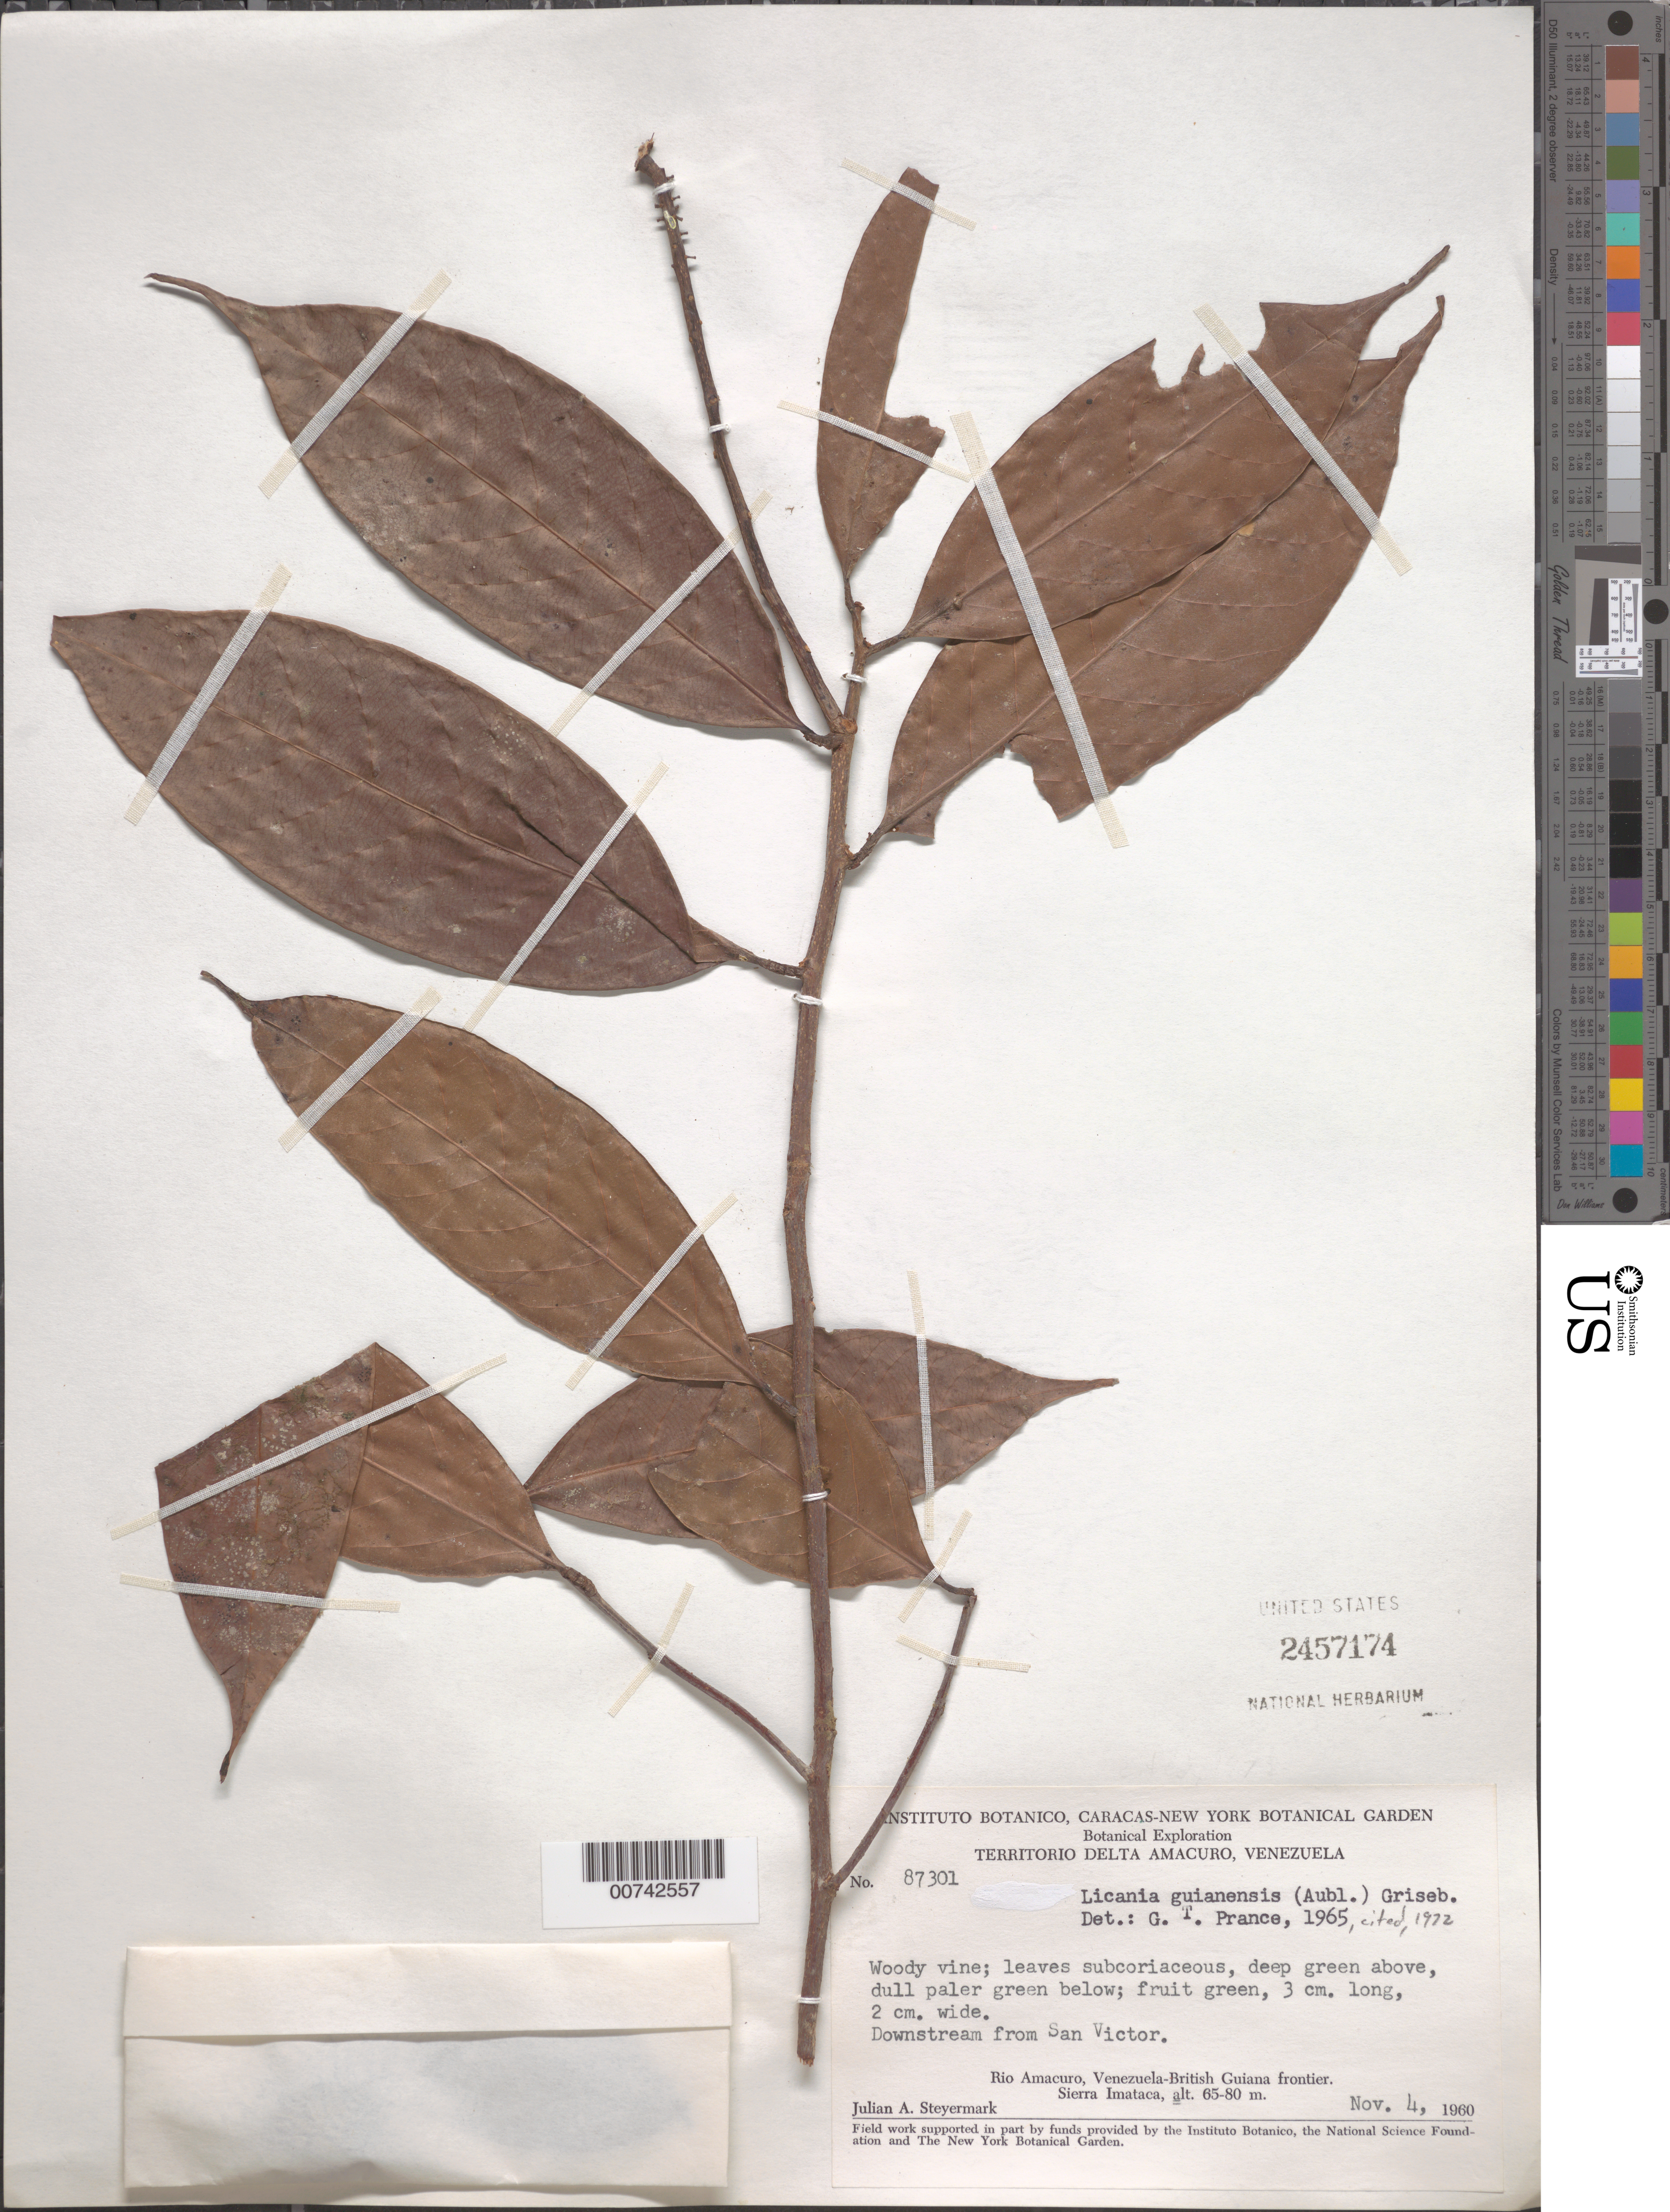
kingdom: Plantae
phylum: Tracheophyta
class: Magnoliopsida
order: Malpighiales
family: Chrysobalanaceae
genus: Moquilea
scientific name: Moquilea guianensis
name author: Aubl.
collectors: J. Steyermark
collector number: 87301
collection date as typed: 4-Nov-60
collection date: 1960-11-04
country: Venezuela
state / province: Delta Amacuro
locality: Río Amacuro, Venezuela-British Guiana frontier, Sierra Imataca, downstream from San Victor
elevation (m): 65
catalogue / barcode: US 2457174